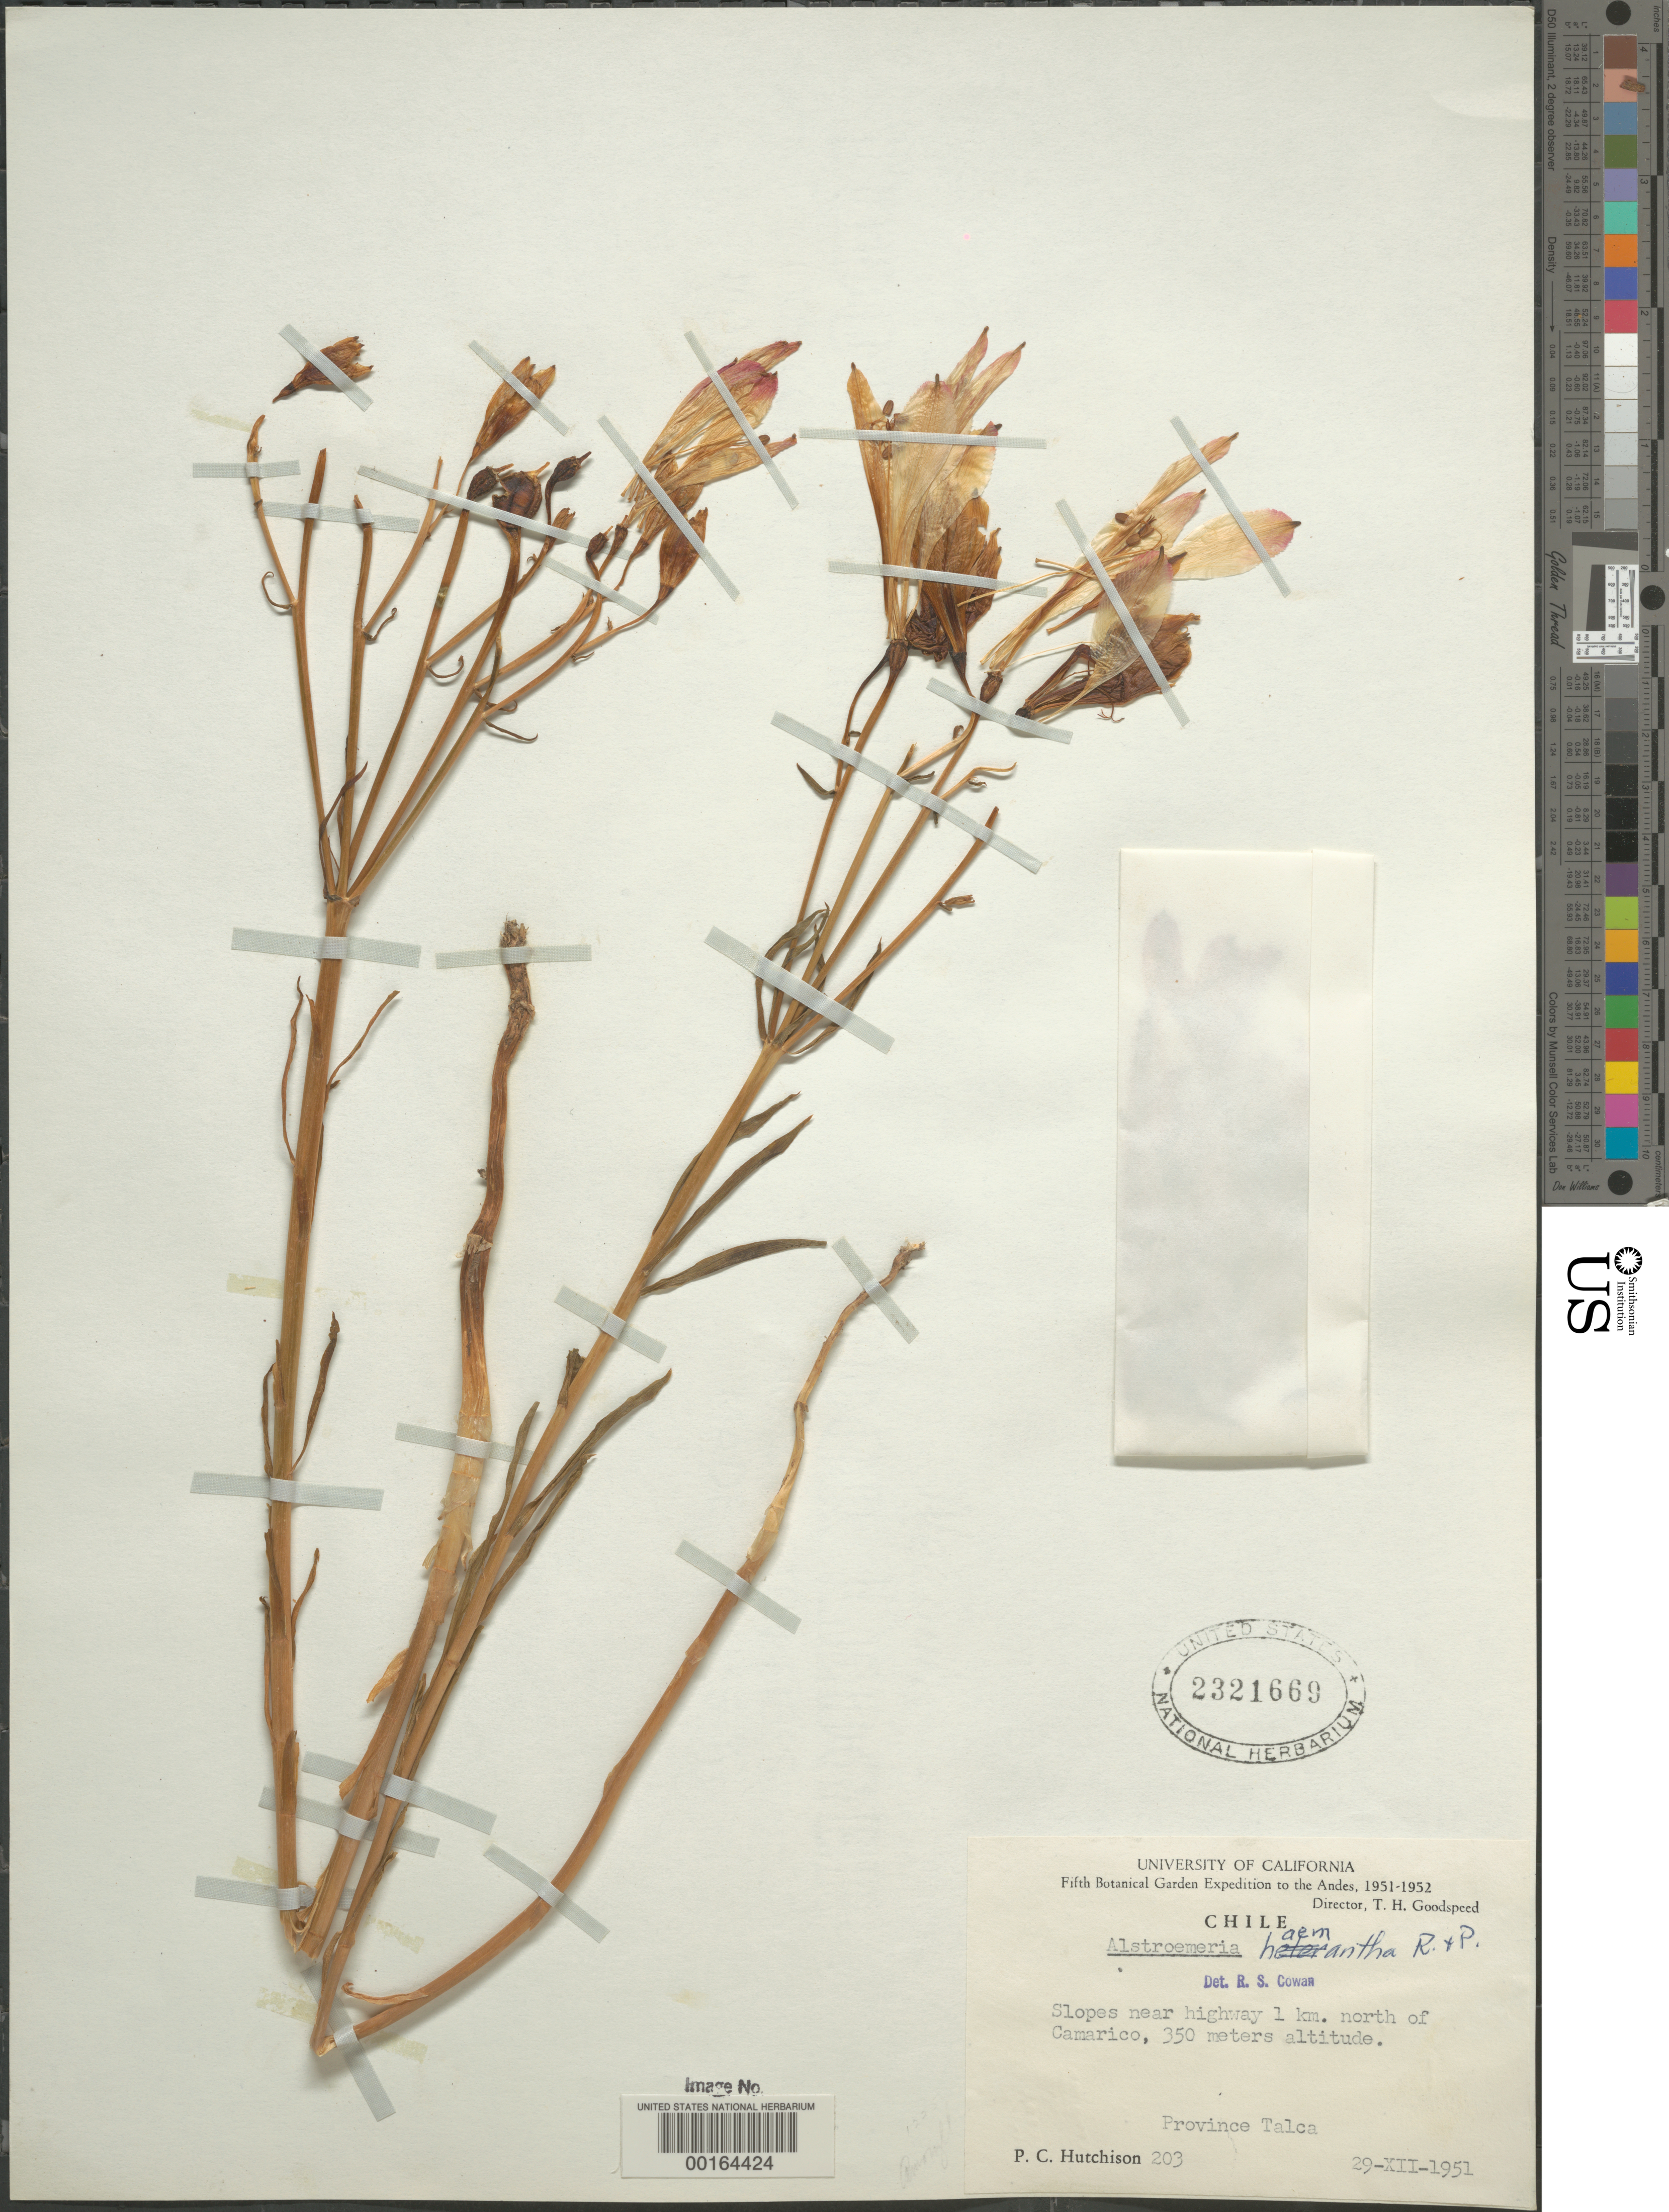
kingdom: Plantae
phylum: Tracheophyta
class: Liliopsida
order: Liliales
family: Alstroemeriaceae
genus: Alstroemeria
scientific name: Alstroemeria haemantha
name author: Ruiz & Pav.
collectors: P. C. Hutchison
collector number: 203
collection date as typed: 29 Dec 1951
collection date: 1951-12-29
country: Chile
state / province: Maule (VII)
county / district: Talca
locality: Slopes near highway 1 km n of camarico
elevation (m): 350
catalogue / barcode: US 2321669